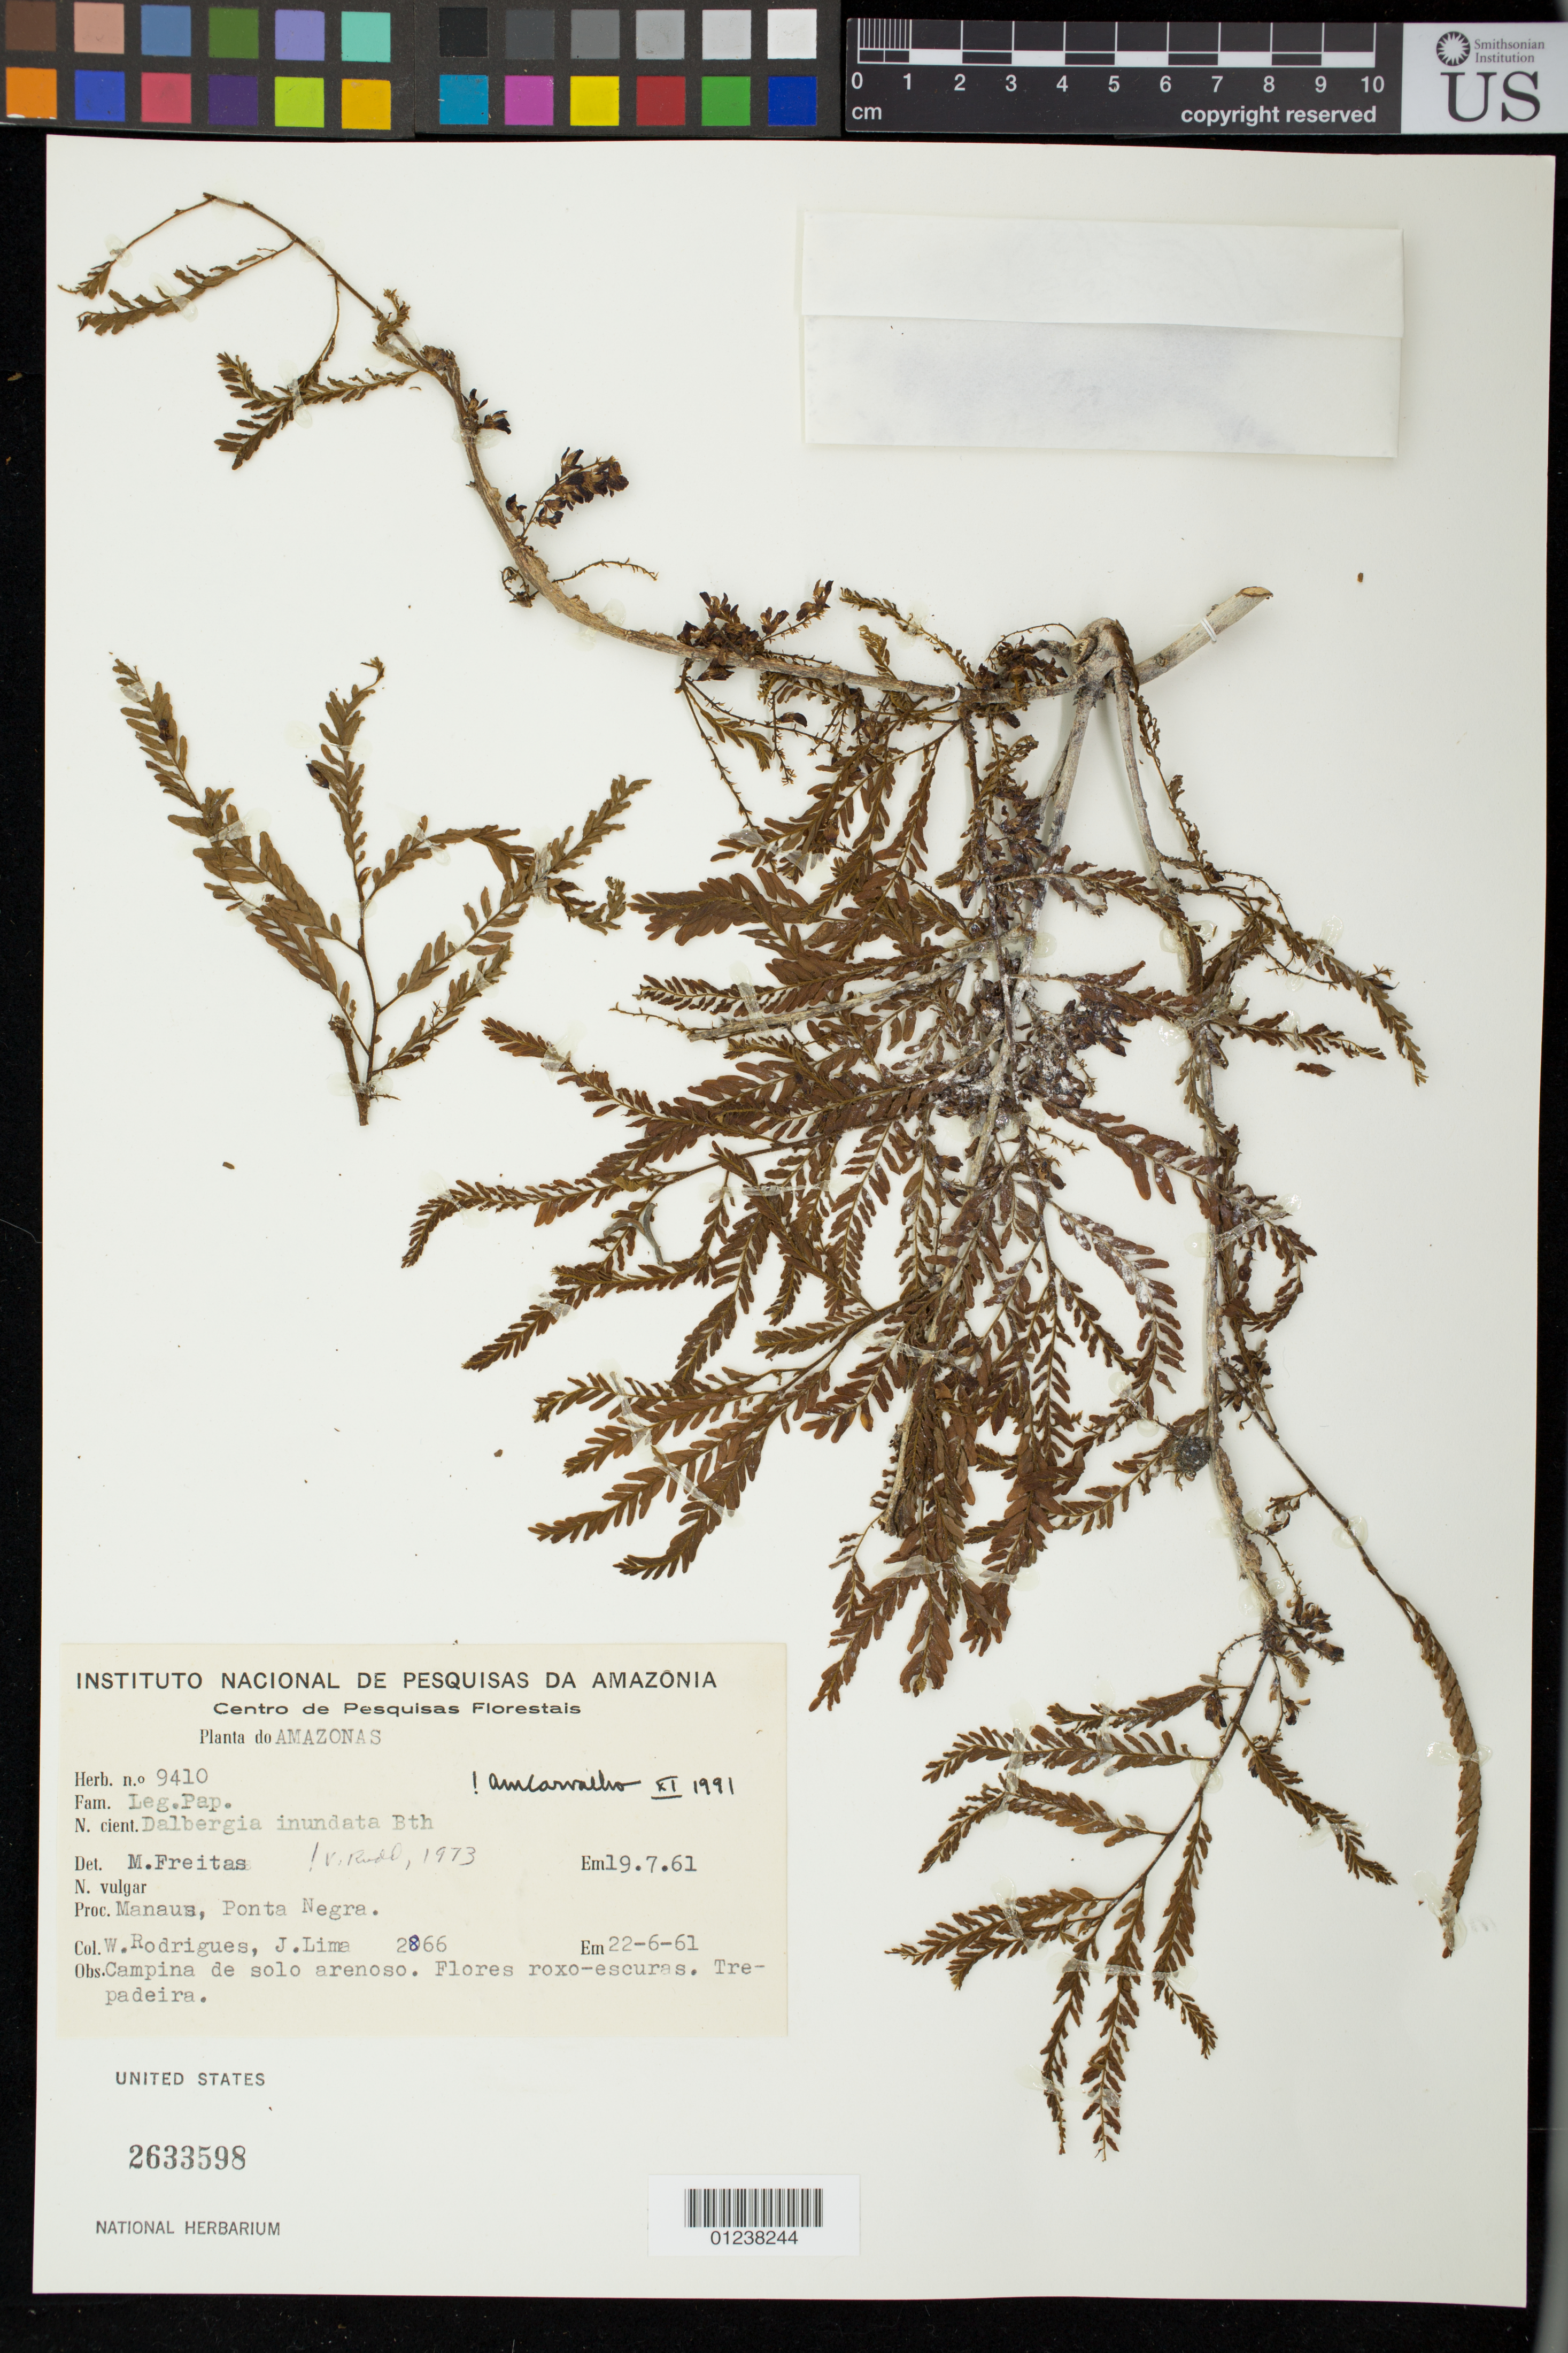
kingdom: Plantae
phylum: Tracheophyta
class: Magnoliopsida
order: Fabales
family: Fabaceae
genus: Dalbergia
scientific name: Dalbergia inundata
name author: Benth.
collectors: W. A. Rodrigues & J. Lima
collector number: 2866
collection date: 1961-06-22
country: Brazil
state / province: Amazonas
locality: Manaus, Ponta Negra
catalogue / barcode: US 2633598